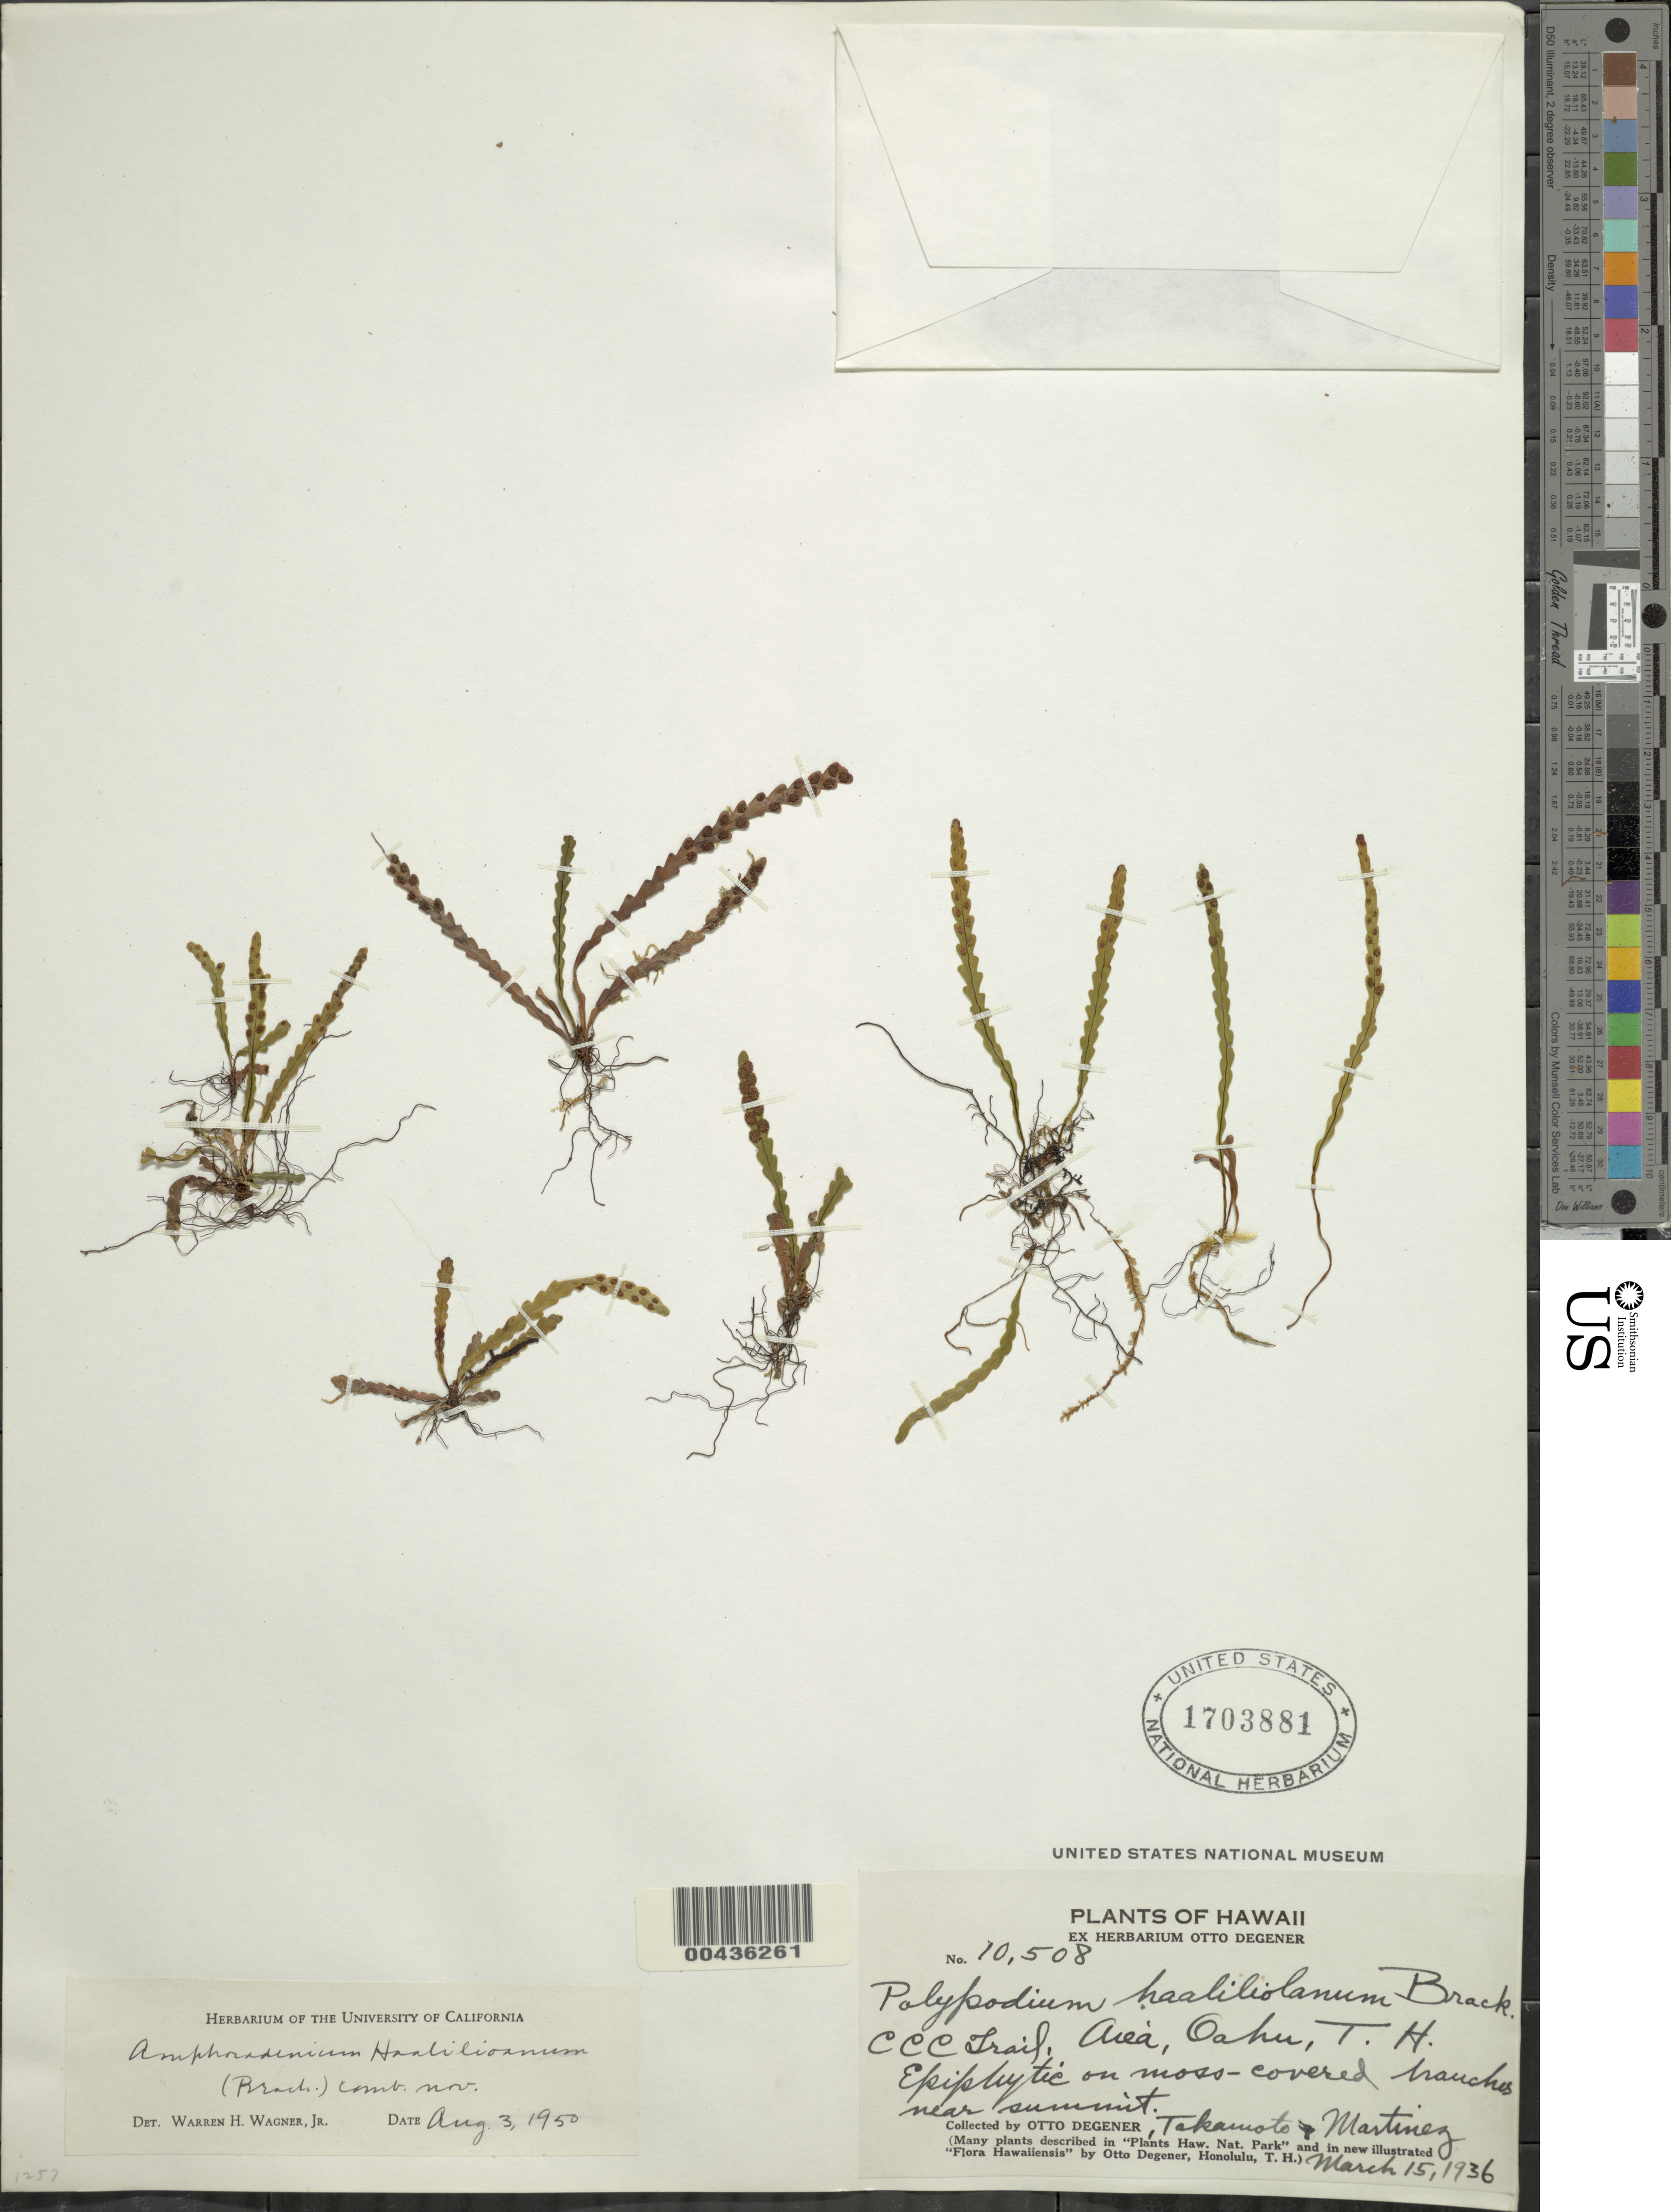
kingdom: Plantae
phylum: Tracheophyta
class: Polypodiopsida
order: Polypodiales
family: Polypodiaceae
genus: Adenophorus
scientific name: Adenophorus haalilioanus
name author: (Brack.) K.A. Wilson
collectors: O. Degener, -. Takamoto & -- Martinez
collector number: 10508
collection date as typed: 15 Mar 1936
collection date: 1936-03-15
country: United States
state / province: Hawaii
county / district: Honolulu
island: Oahu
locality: CCC Trail, Aiea, near summit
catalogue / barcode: US 1703881